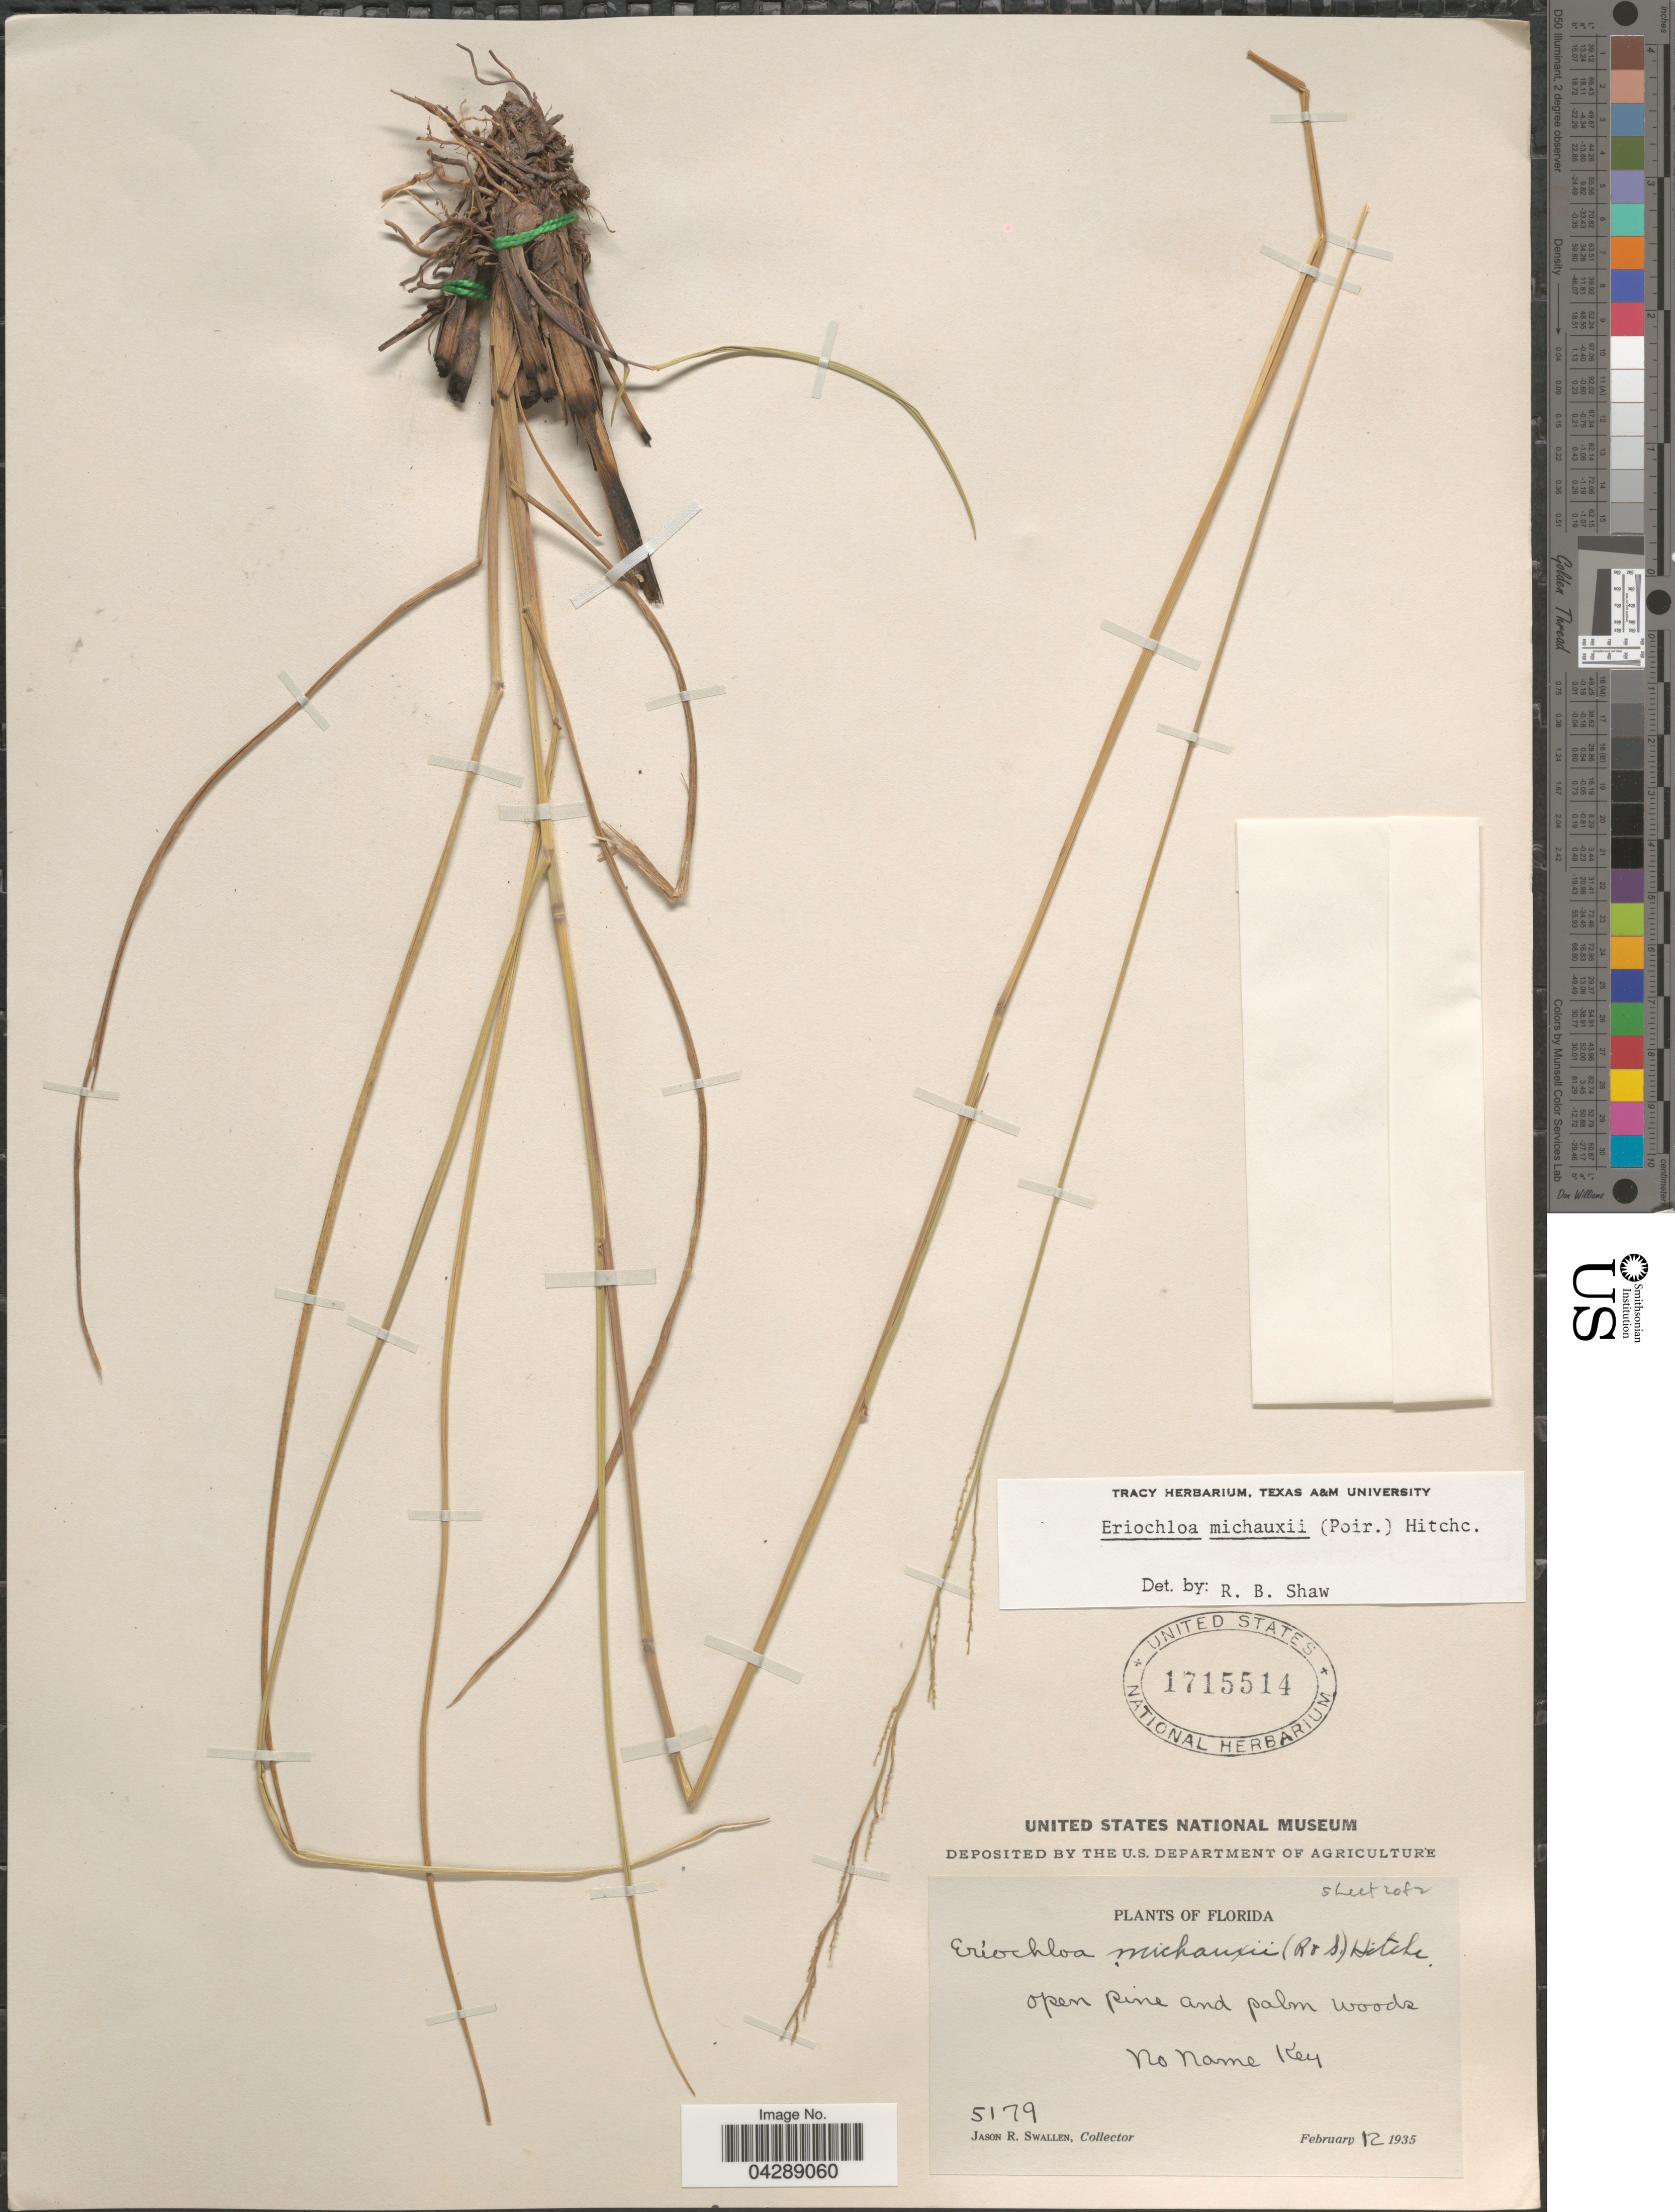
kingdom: Plantae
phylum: Tracheophyta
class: Liliopsida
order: Poales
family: Poaceae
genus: Eriochloa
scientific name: Eriochloa michauxii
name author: (Poir.) Hitchc.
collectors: J. R. Swallen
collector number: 5179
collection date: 1935-02-12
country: United States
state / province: Florida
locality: Open pine and palm woods. No Name Key.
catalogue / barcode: US 1715514